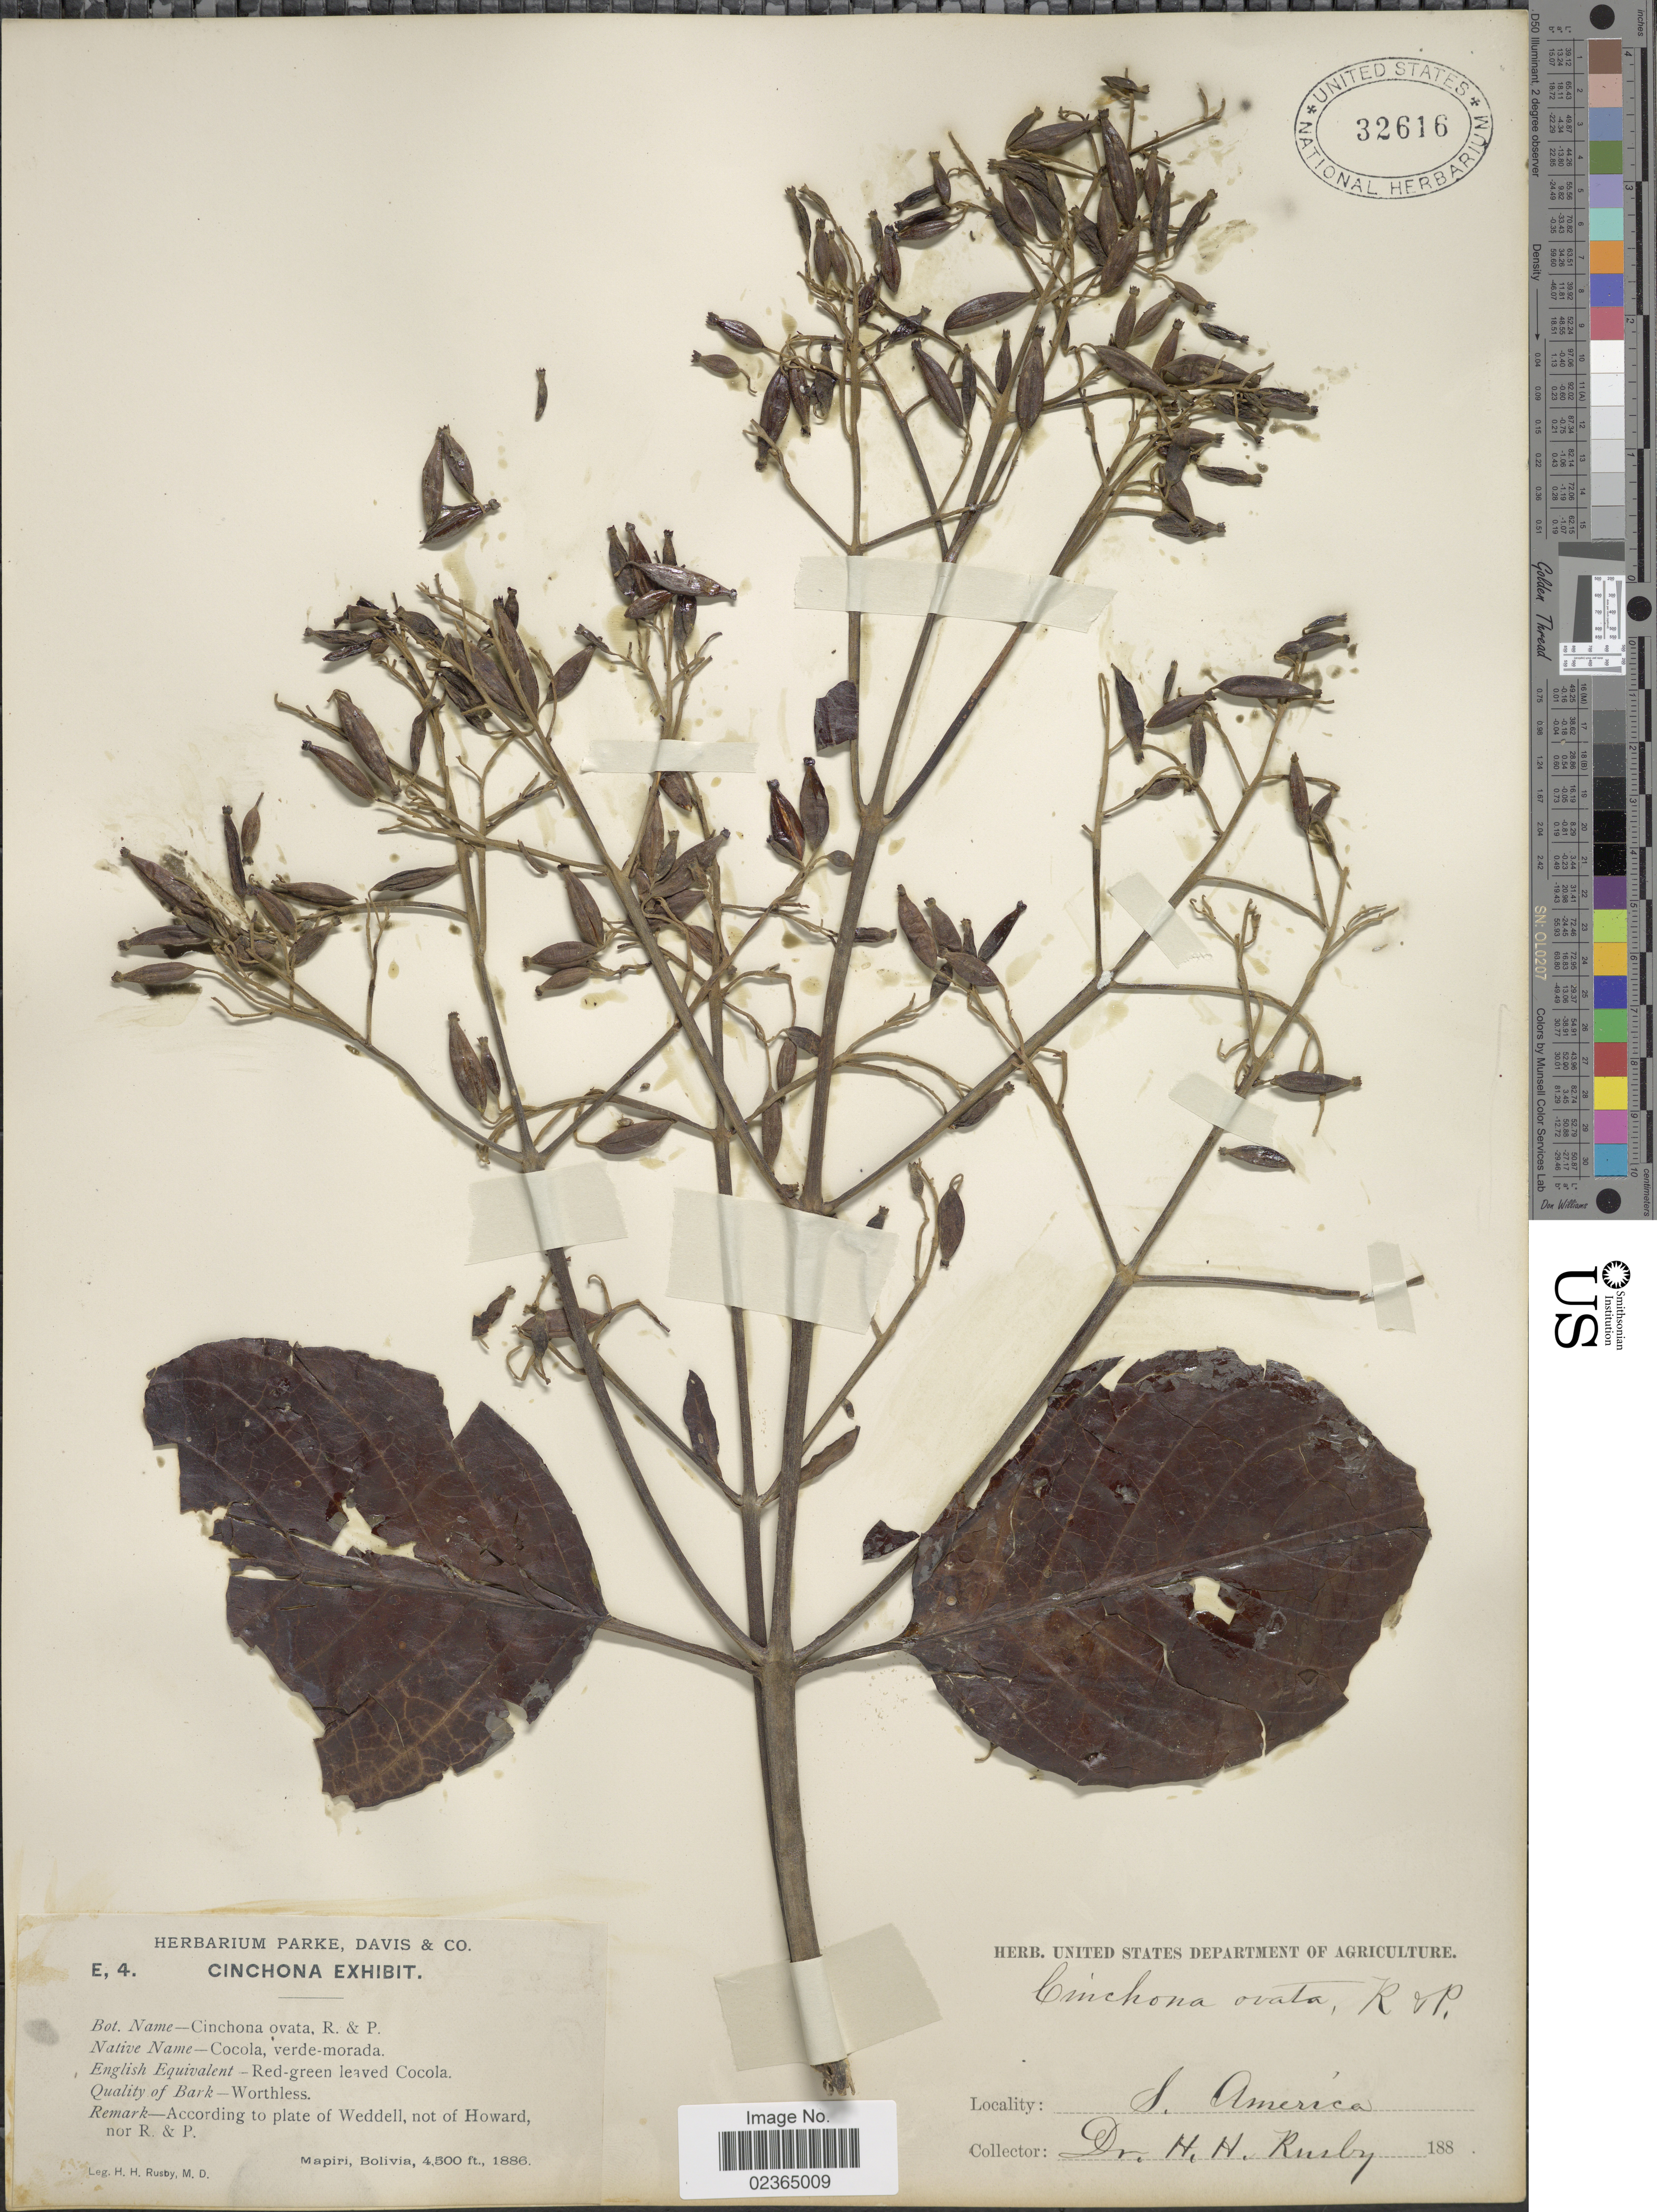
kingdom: Plantae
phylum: Tracheophyta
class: Magnoliopsida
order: Gentianales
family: Rubiaceae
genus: Cinchona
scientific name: Cinchona pubescens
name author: Vahl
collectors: H. H. Rusby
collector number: E. 4.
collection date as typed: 1886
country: Bolivia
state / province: La Páz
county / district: Larecaja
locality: Mapiri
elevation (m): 1372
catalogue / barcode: US 32616